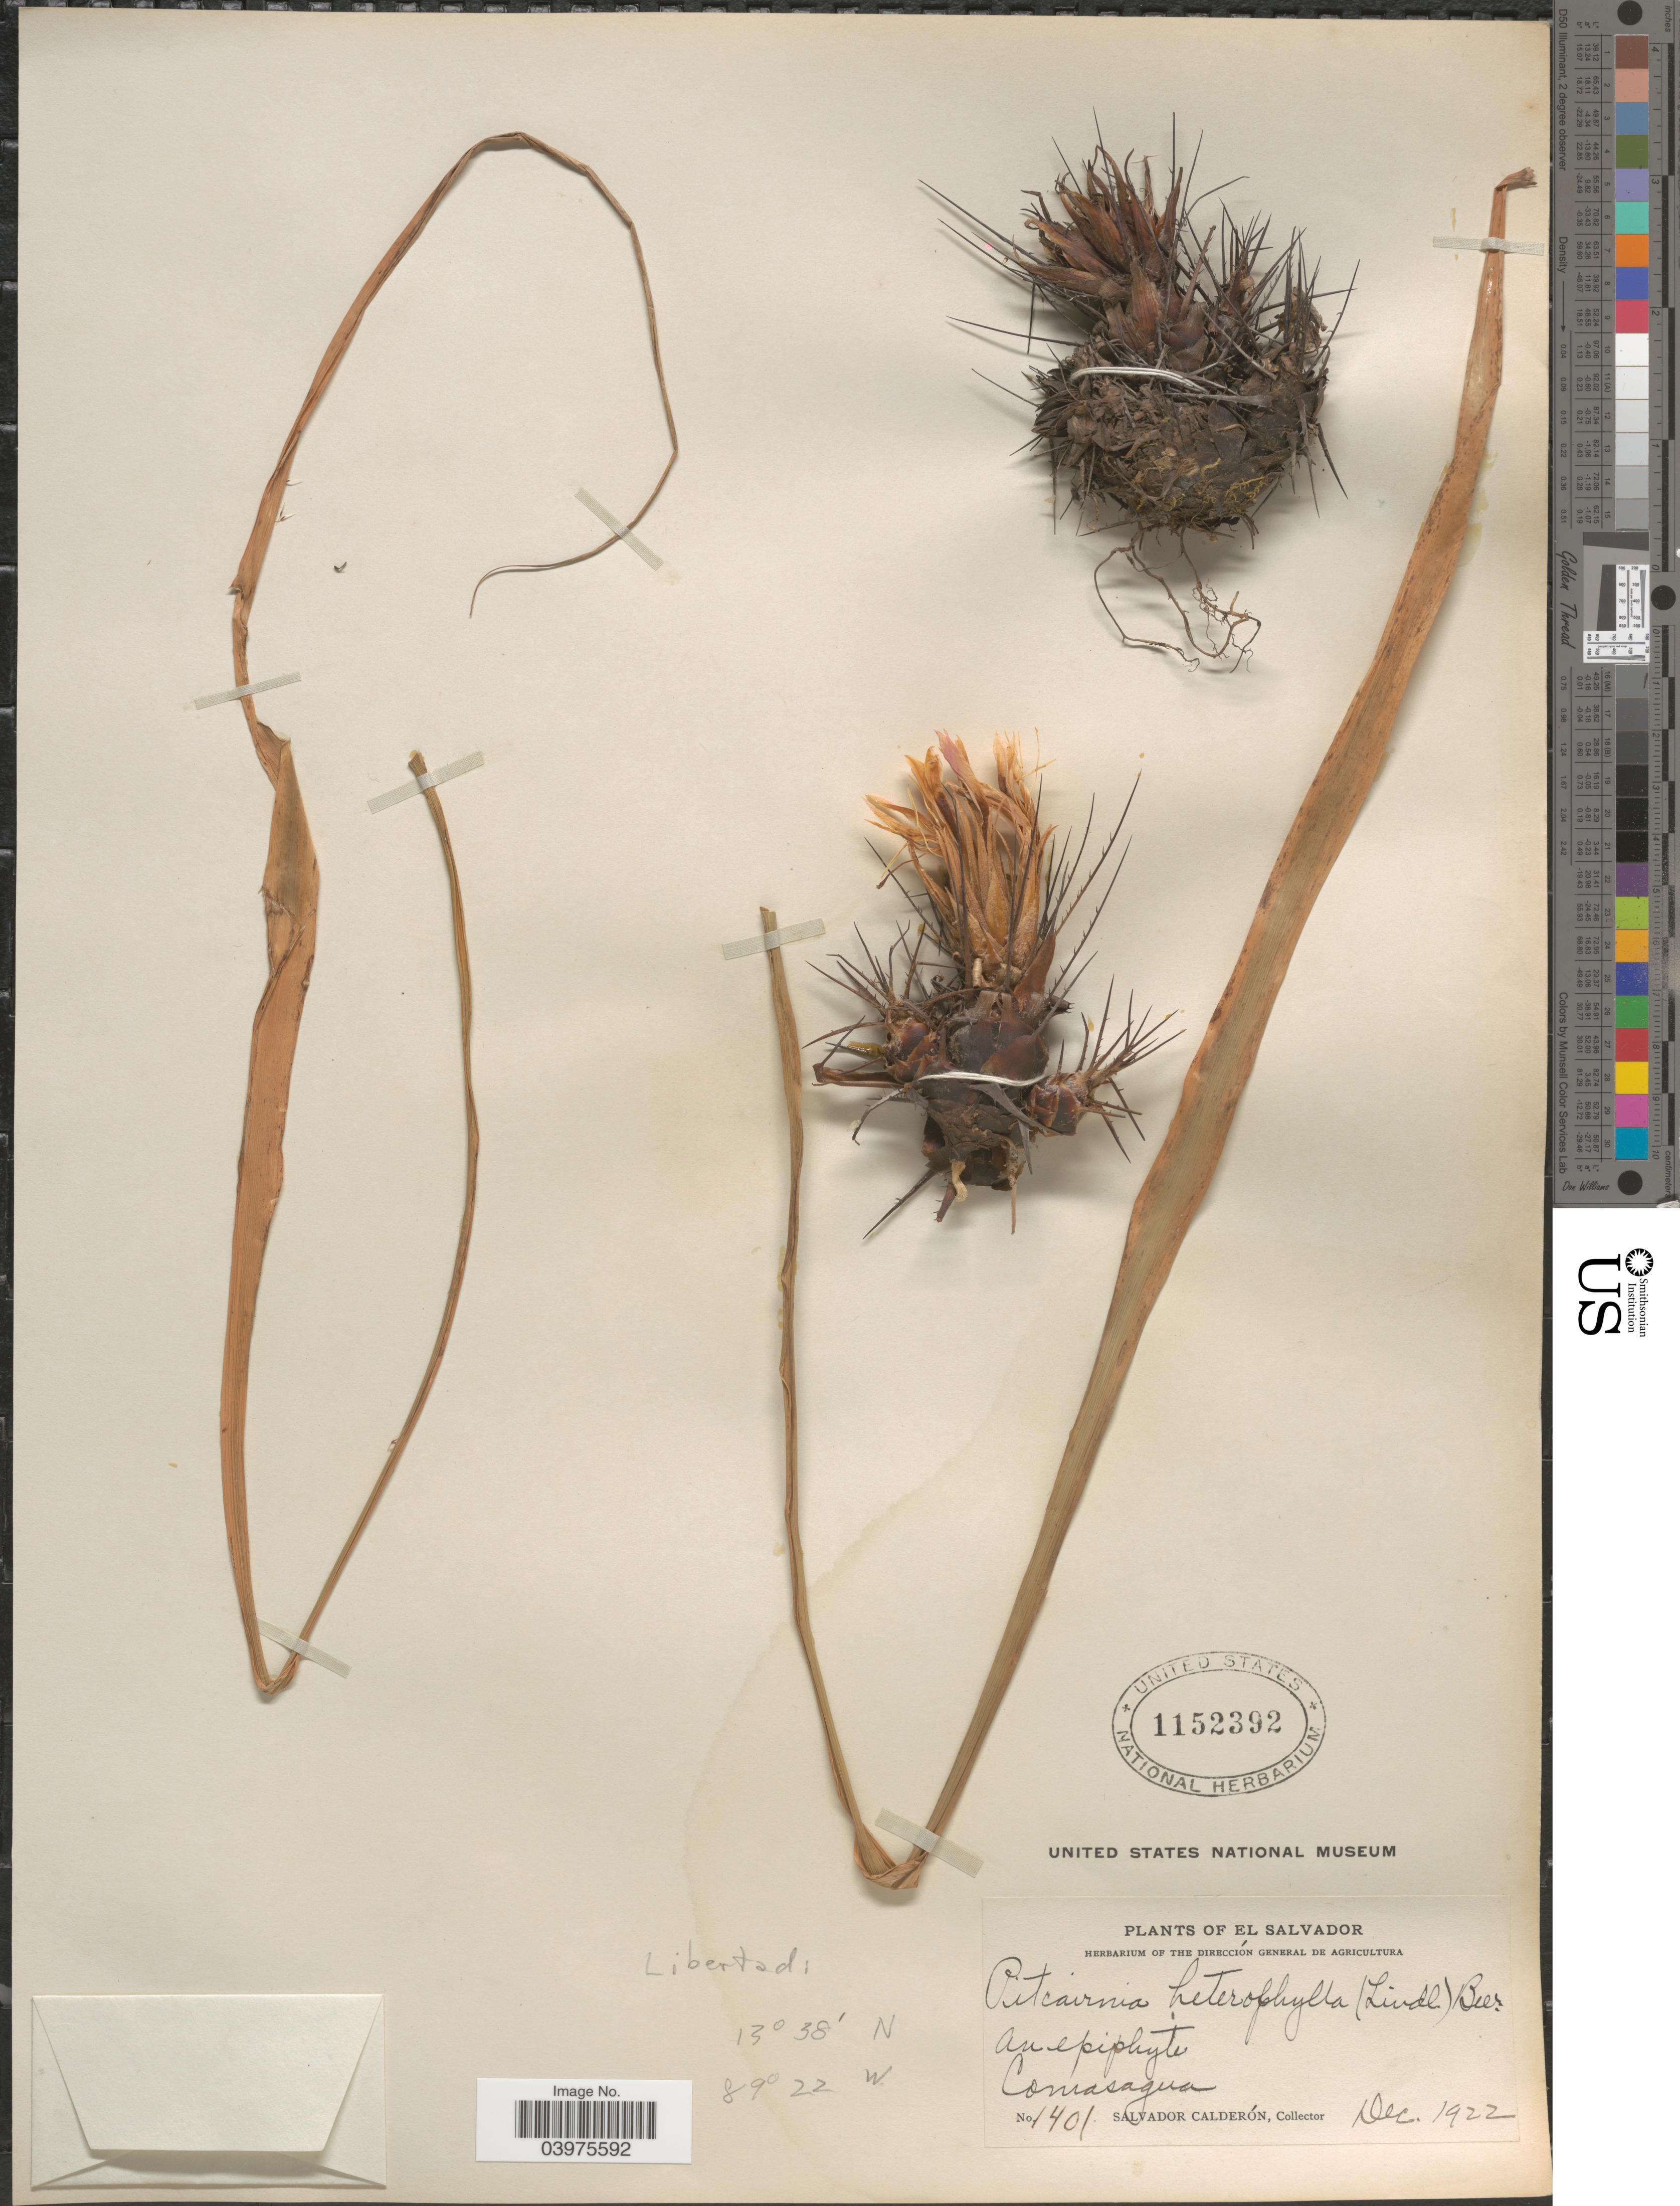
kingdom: Plantae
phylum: Tracheophyta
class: Liliopsida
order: Poales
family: Bromeliaceae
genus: Pitcairnia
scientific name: Pitcairnia heterophylla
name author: (Lindl.) Beer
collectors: S. Calderón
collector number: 1401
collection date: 1922-12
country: El Salvador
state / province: La Libertad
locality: Comasagua.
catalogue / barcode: US 1152392